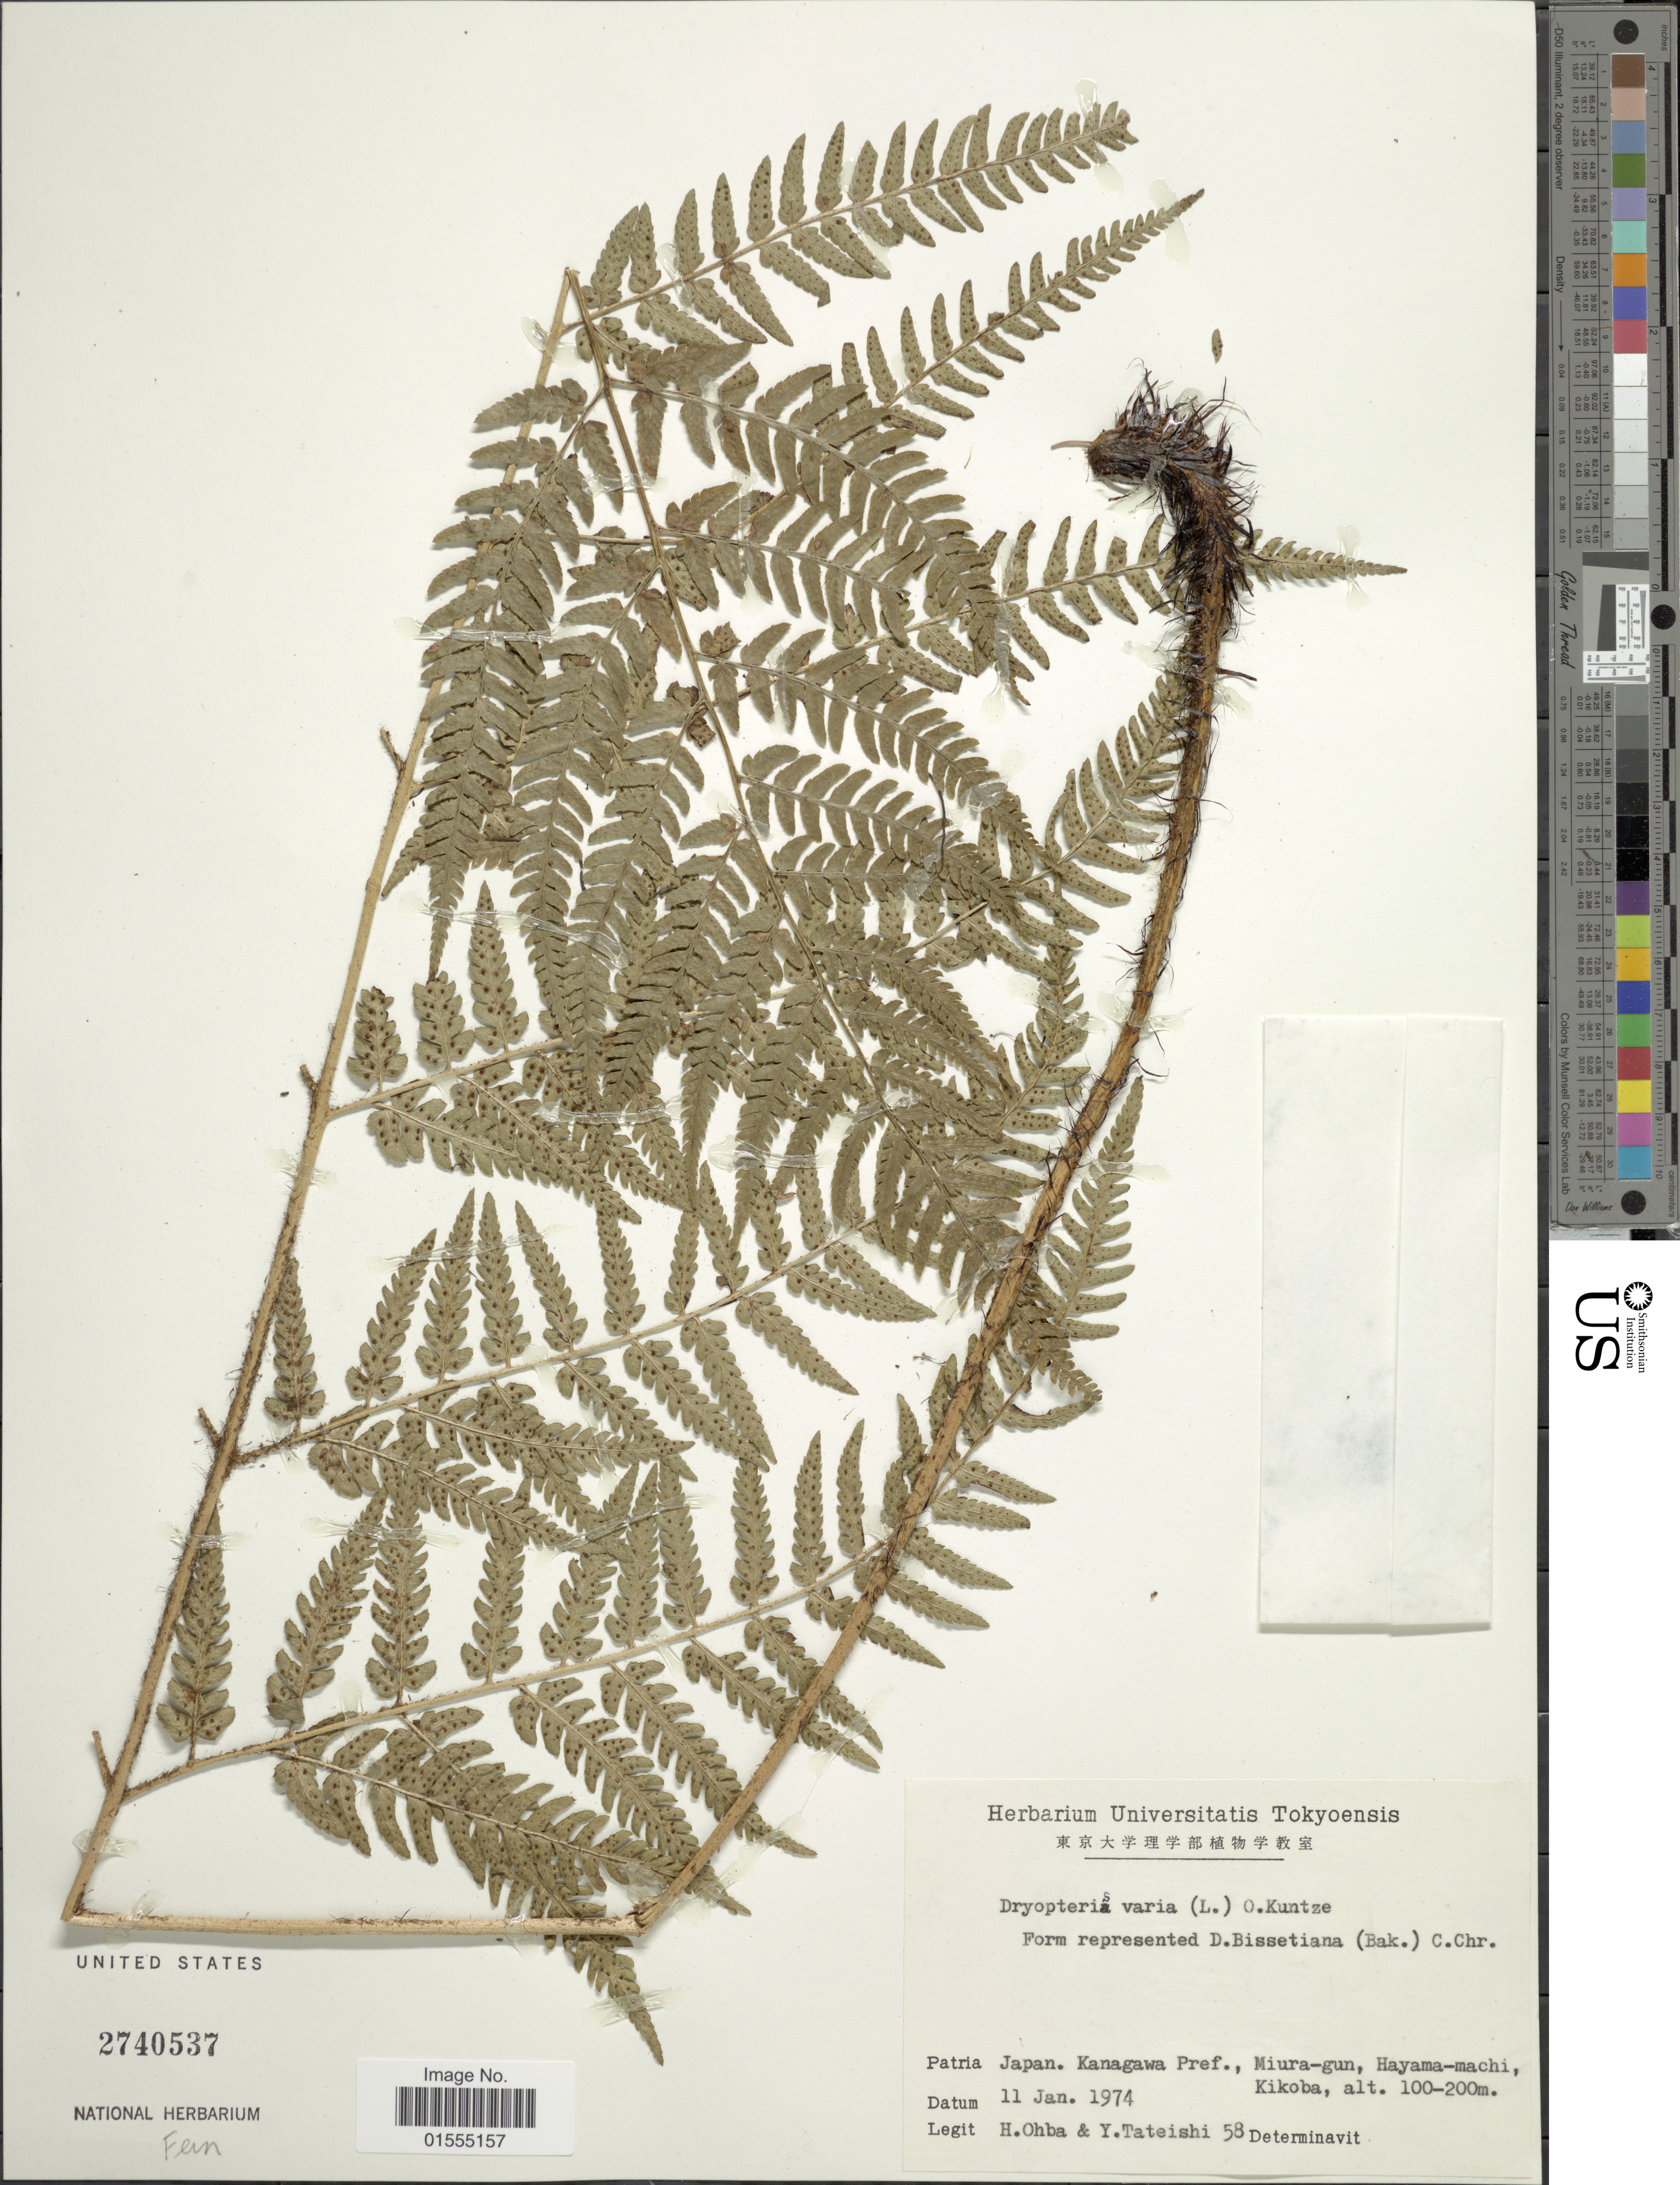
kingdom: Plantae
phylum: Tracheophyta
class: Polypodiopsida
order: Polypodiales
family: Dryopteridaceae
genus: Dryopteris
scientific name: Dryopteris varia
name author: (L.) Kuntze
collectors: H. Ohba & Y. Tateishi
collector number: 58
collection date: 1974-01-11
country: Japan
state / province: Kanagawa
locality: Kanagawa Pref., Miura-gun, Hayama-machi, Kikoba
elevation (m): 100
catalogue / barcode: US 2740537